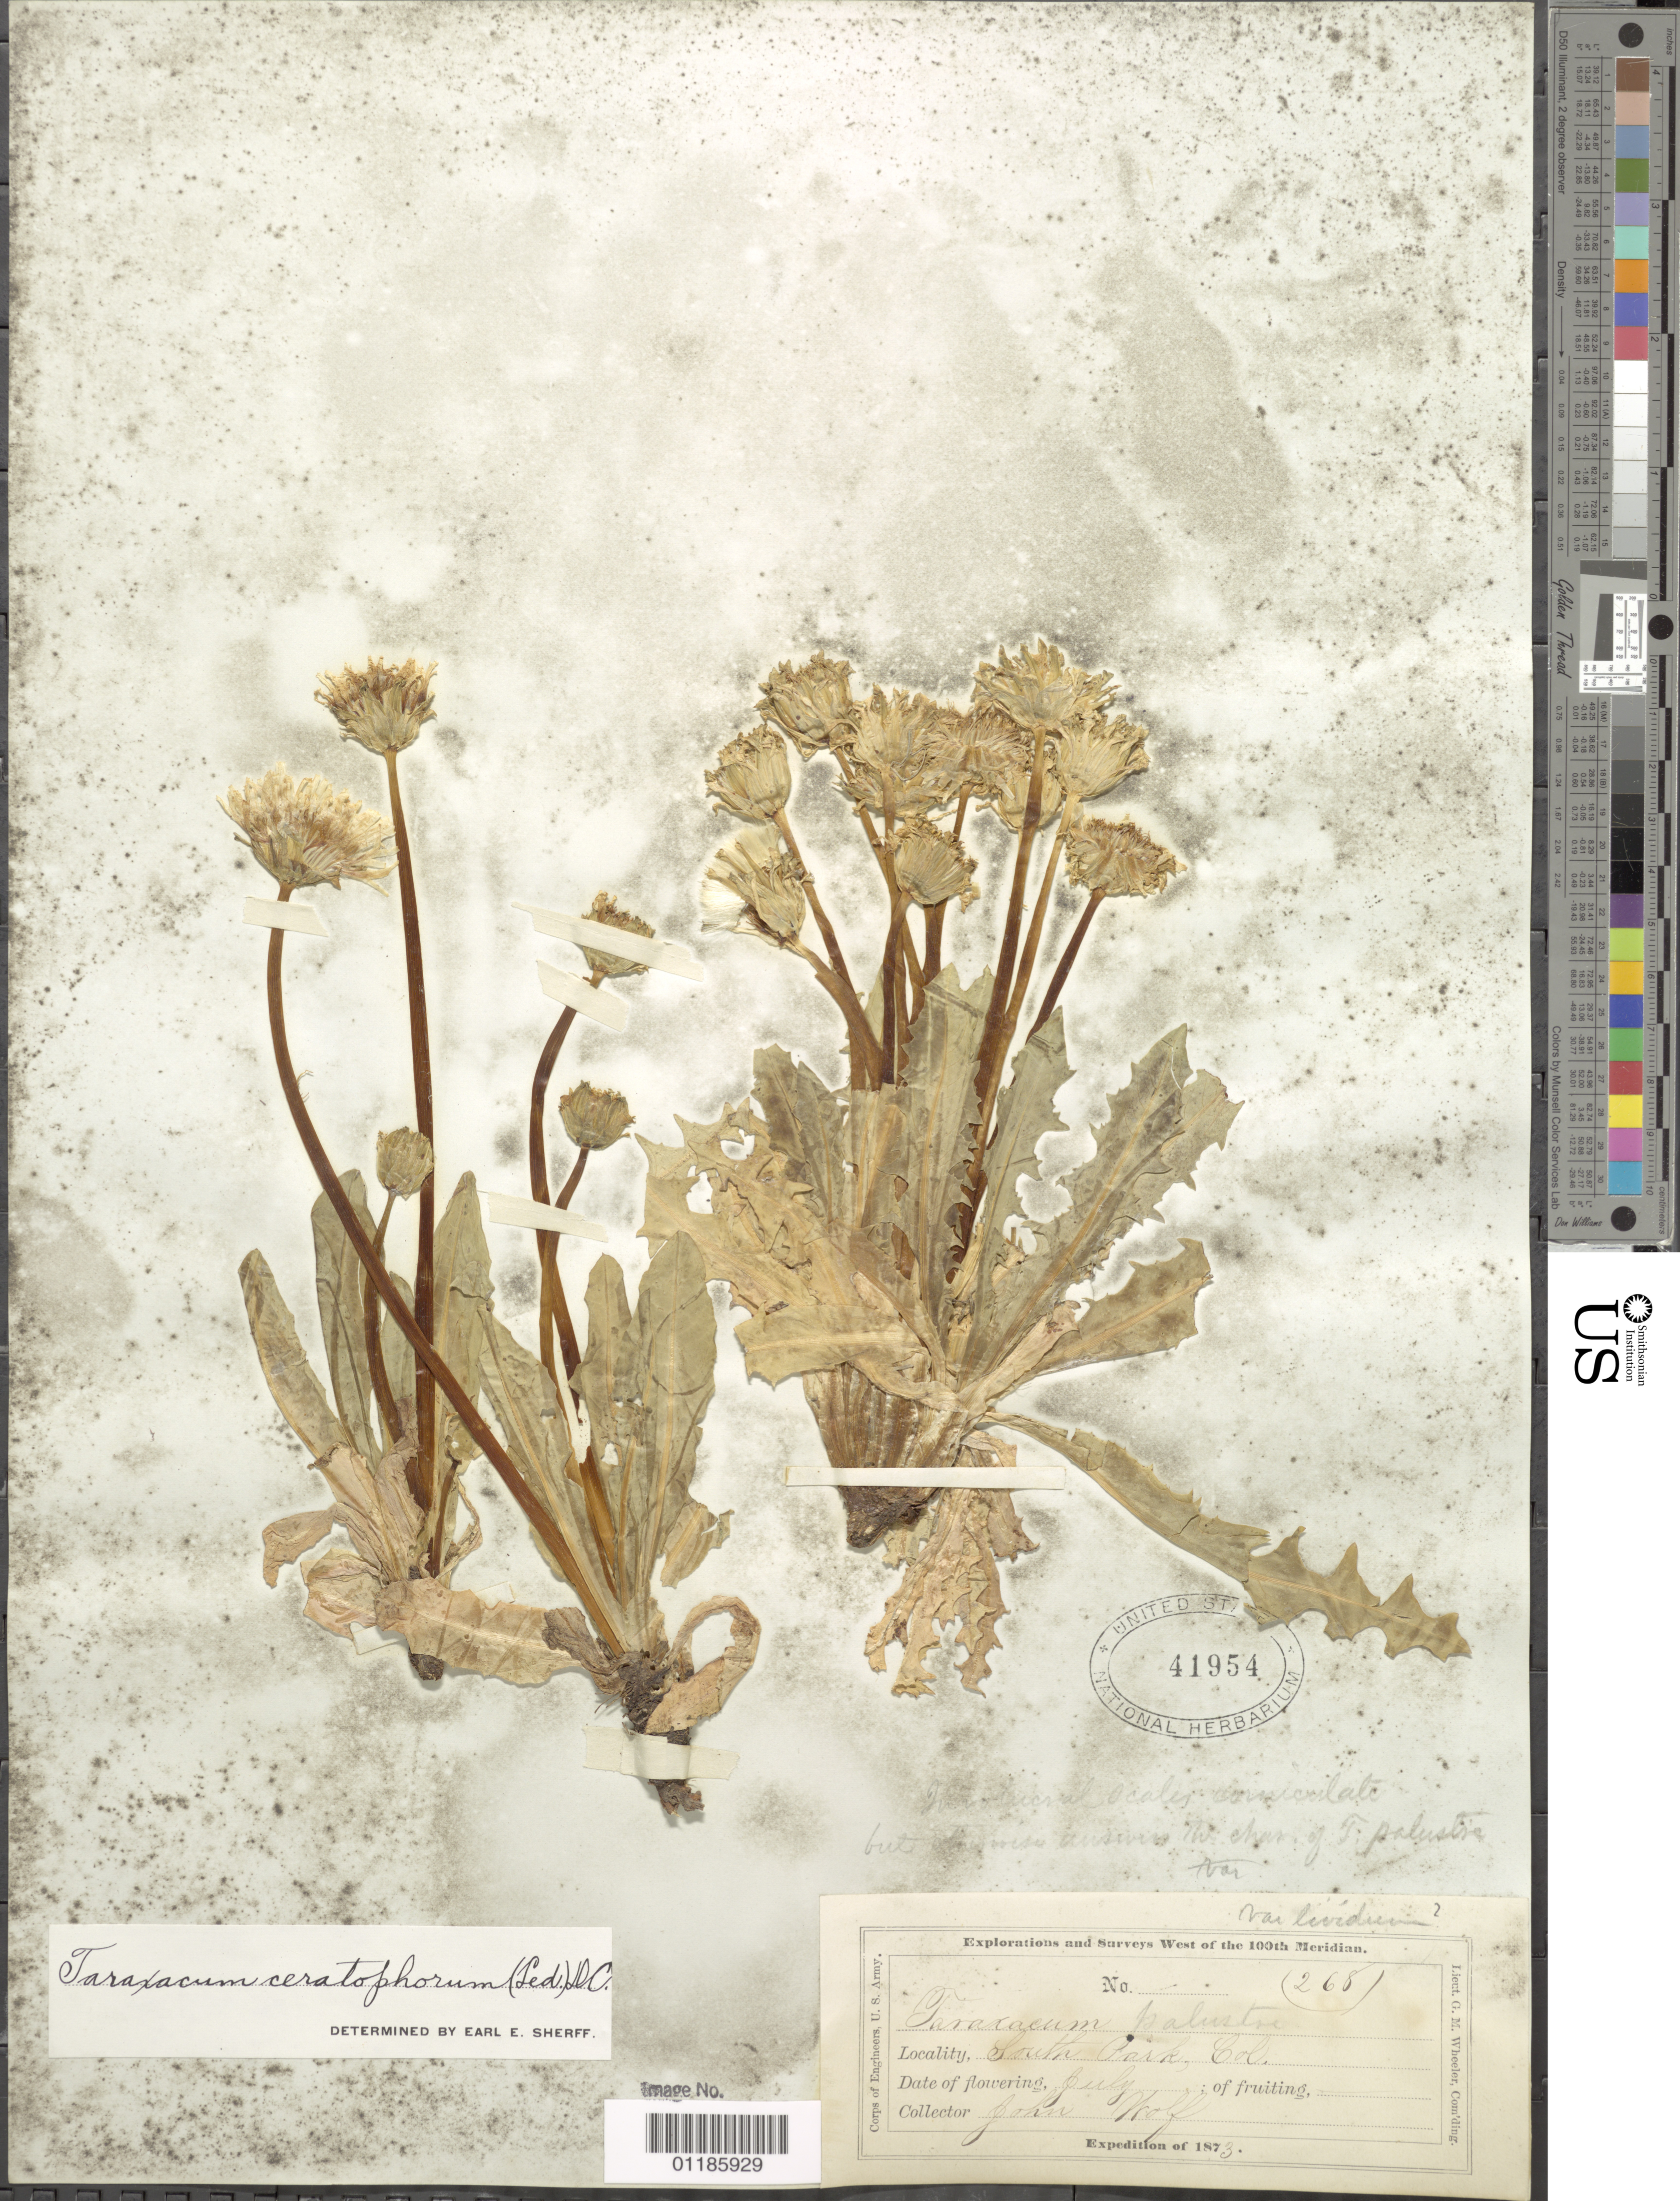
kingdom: Plantae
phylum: Tracheophyta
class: Magnoliopsida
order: Asterales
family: Asteraceae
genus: Taraxacum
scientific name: Taraxacum ceratophorum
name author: (Ledeb.) DC.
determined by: Sherff, E. E.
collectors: J. Wolf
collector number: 268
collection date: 1873-07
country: United States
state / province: Colorado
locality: South Park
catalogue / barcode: US 41954